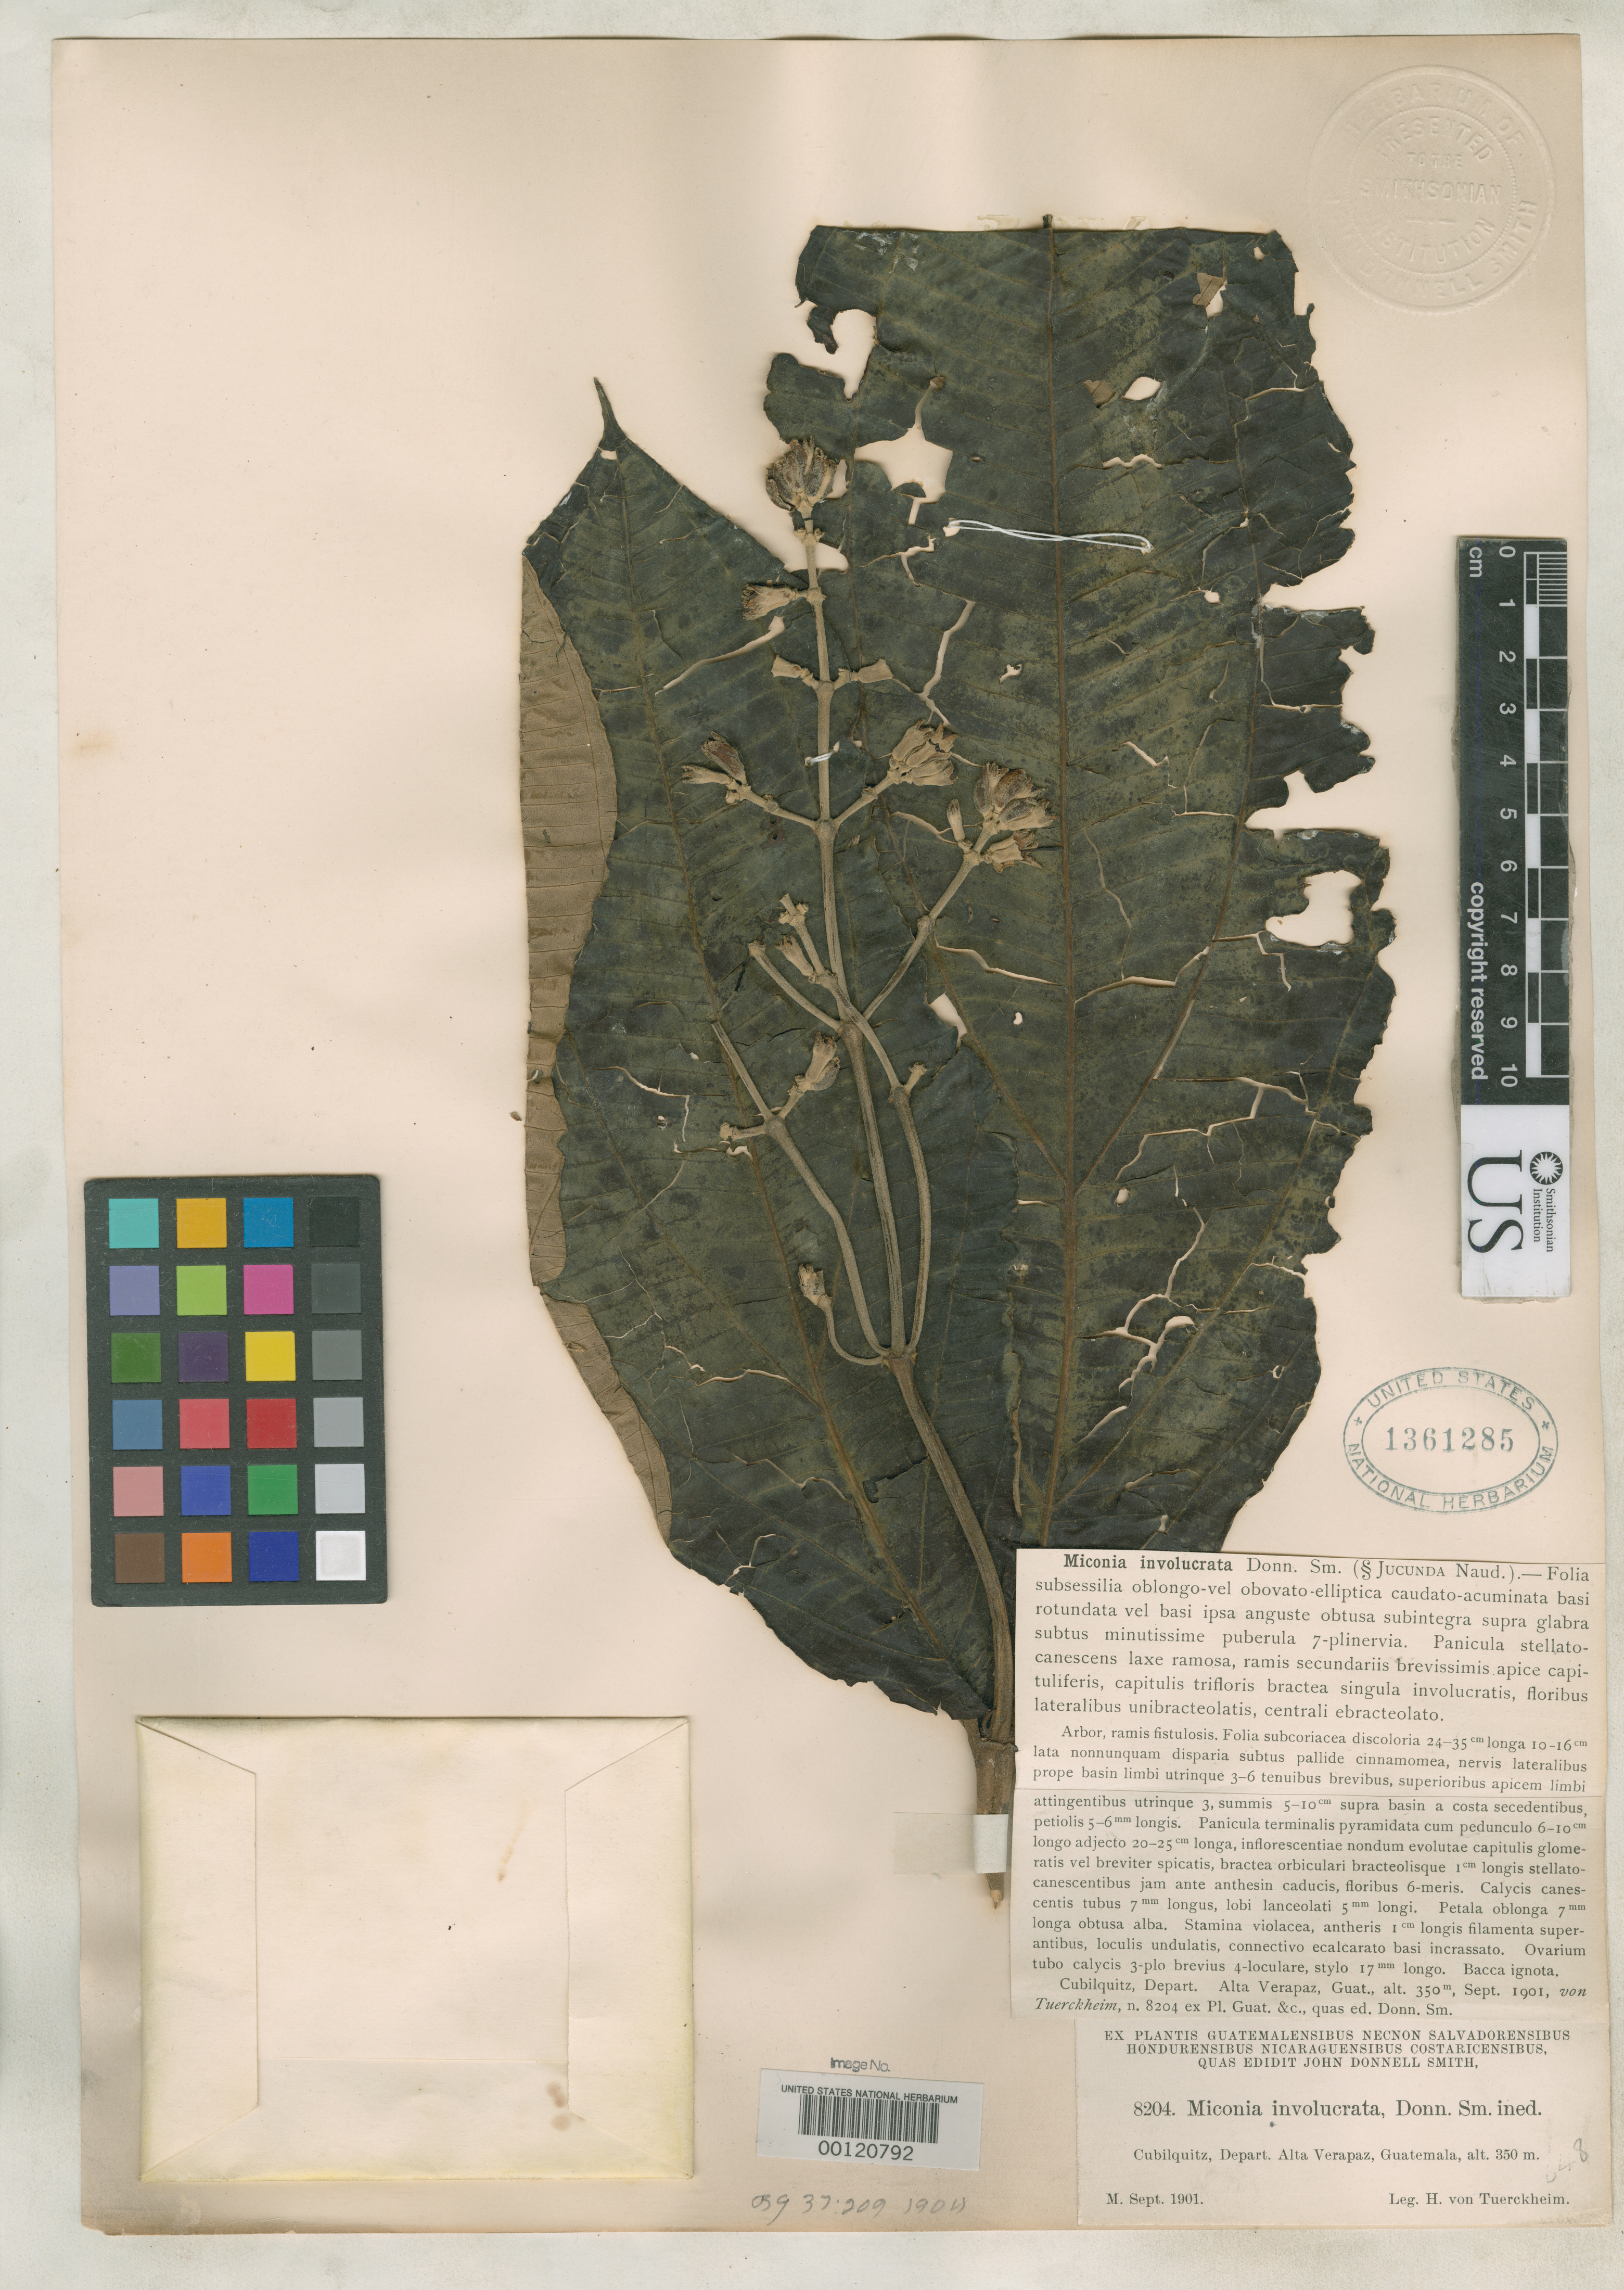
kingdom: Plantae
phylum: Tracheophyta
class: Magnoliopsida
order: Myrtales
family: Melastomataceae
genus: Miconia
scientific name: Miconia involucrata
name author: Donn. Sm.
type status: Type Collection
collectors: H. von Türckheim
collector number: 8204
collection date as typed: Sep 1901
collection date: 1901-09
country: Guatemala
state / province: Alta Verapaz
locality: Cubilquitz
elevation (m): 350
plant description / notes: One of two US duplicates received from the John Donnell Smith herbarium (USNH 1361285, 1361287); this sheet (1361285) has copy of protologue attached and may be the holotype.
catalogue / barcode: US 1361285